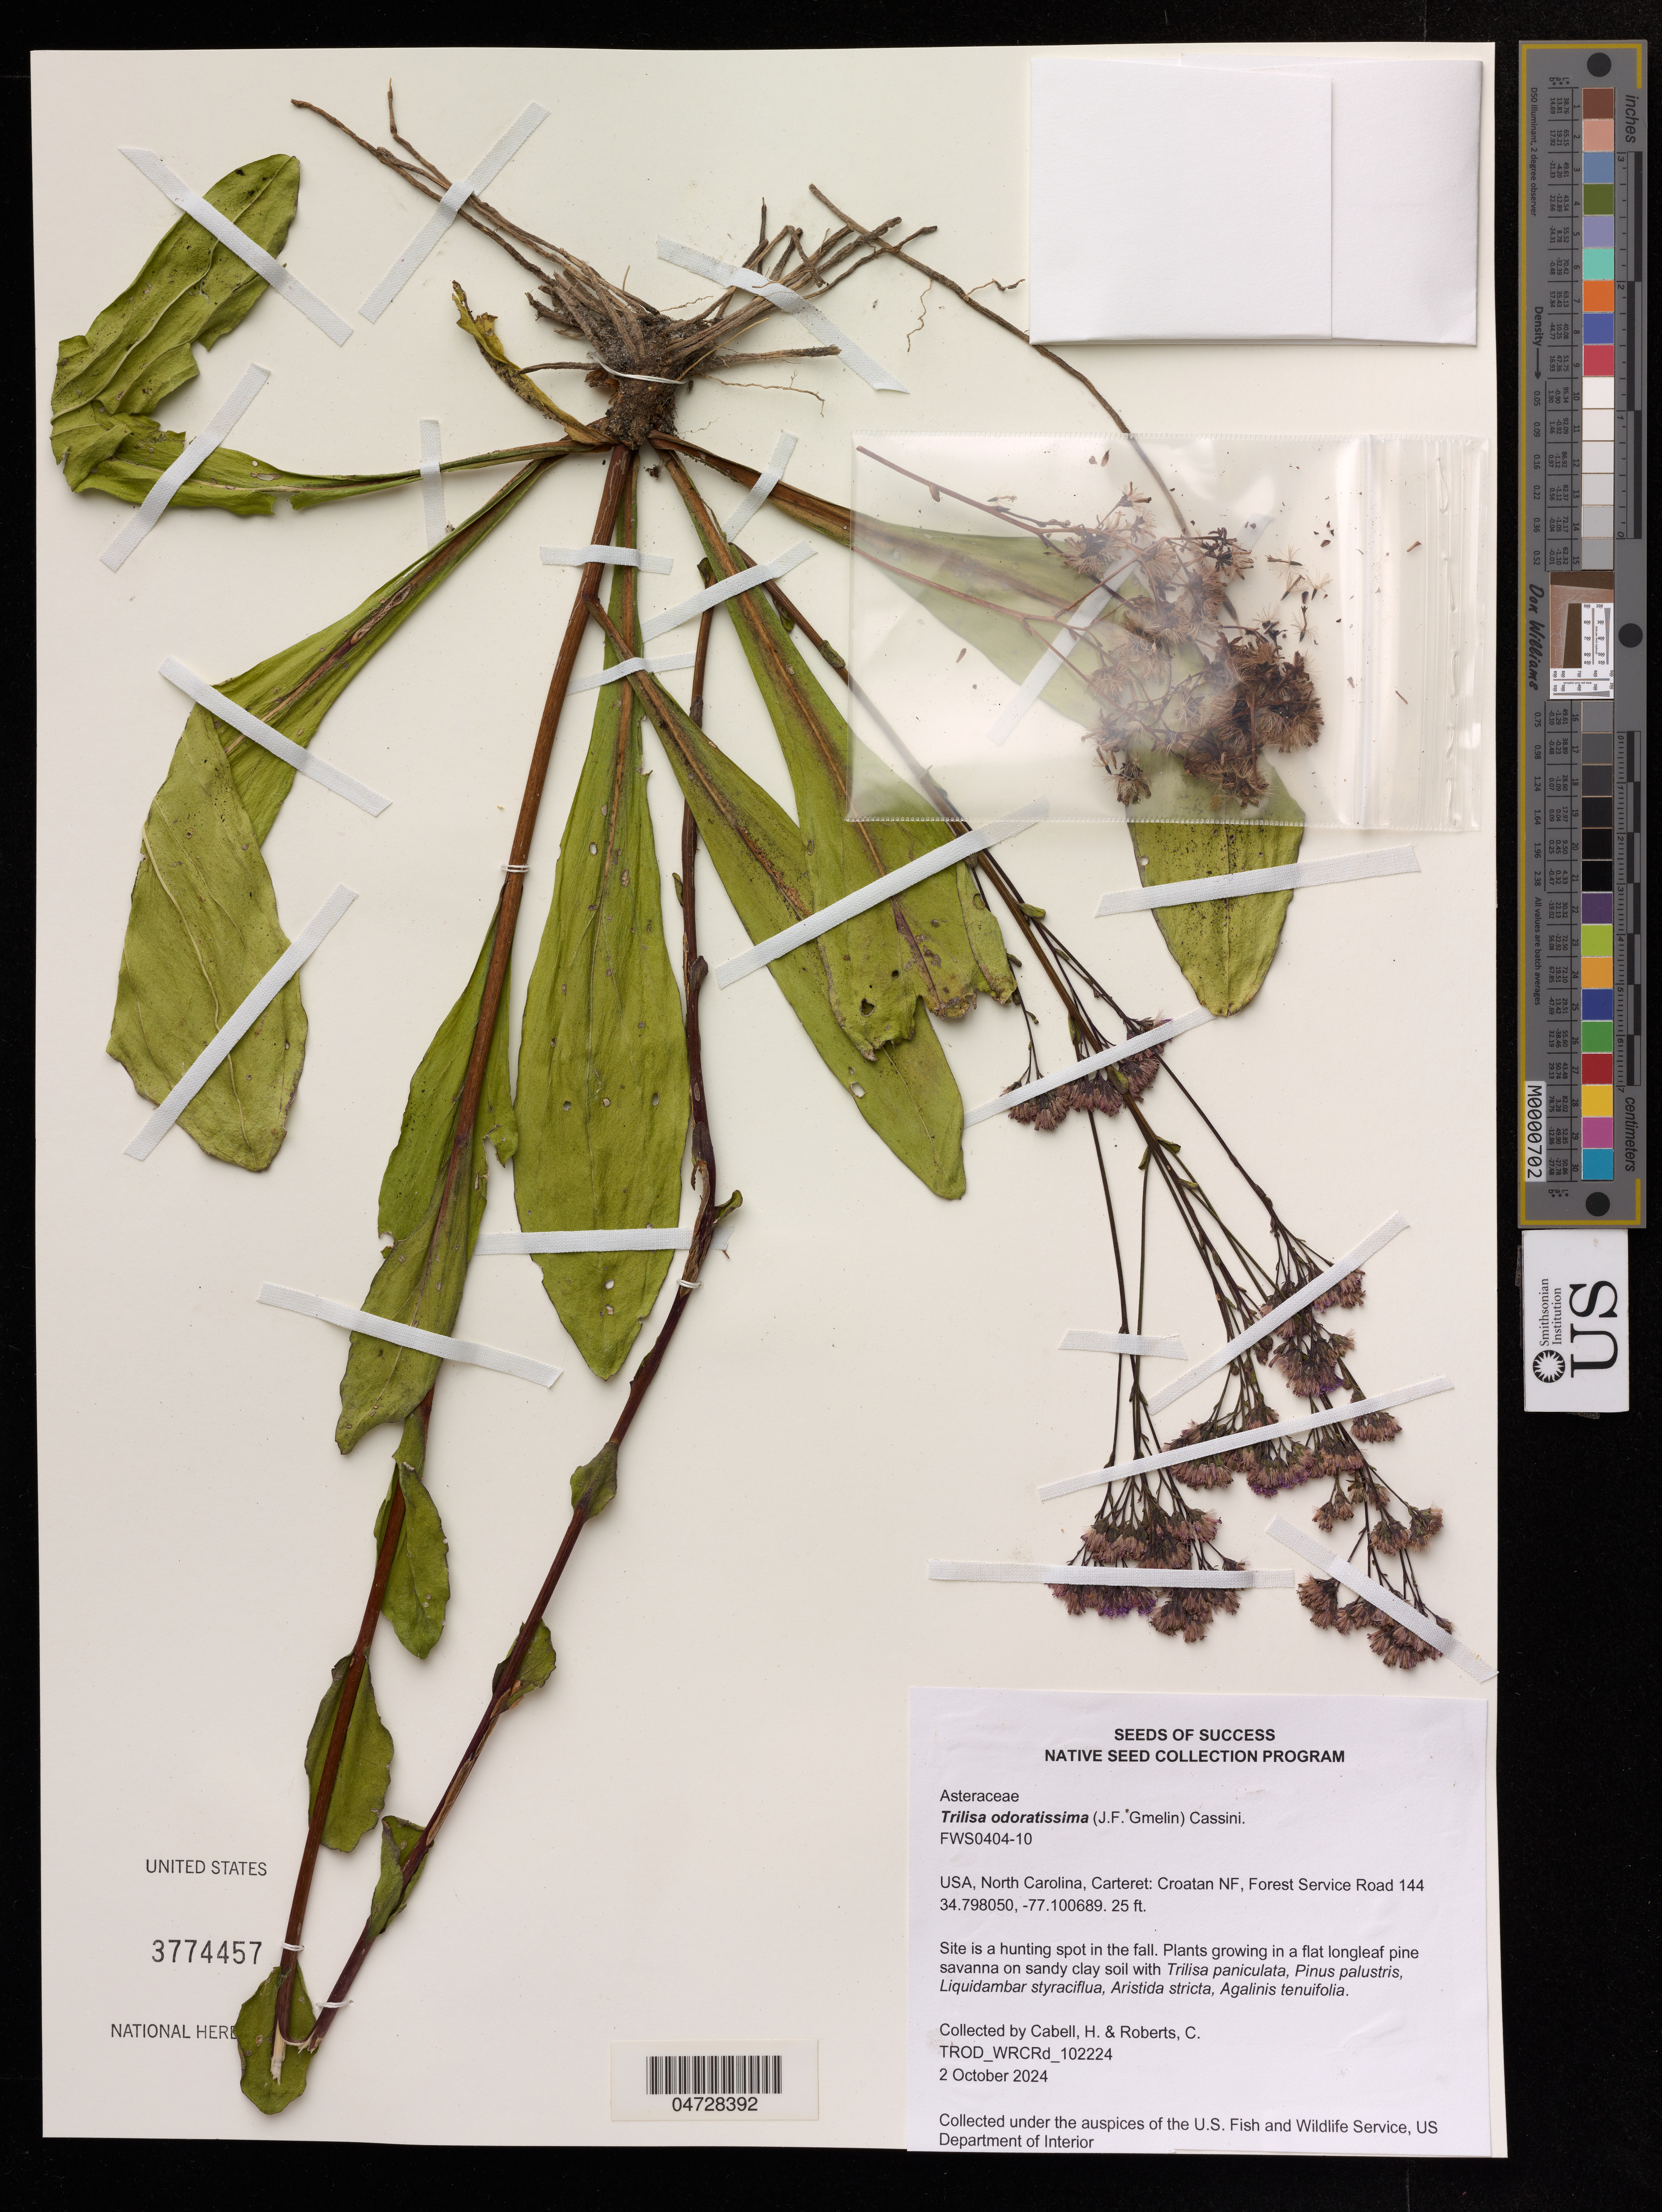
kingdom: Plantae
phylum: Tracheophyta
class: Magnoliopsida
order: Asterales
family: Asteraceae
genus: Trilisa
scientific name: Trilisa odoratissima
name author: (J.F. Gmel.) Cass.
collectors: H. Cabell & C. Roberts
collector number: FWS0404-10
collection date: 2024-10-02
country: United States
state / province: North Carolina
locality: Carteret: Croatan NF, Forest Service Road 144.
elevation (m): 8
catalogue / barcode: US 3774457